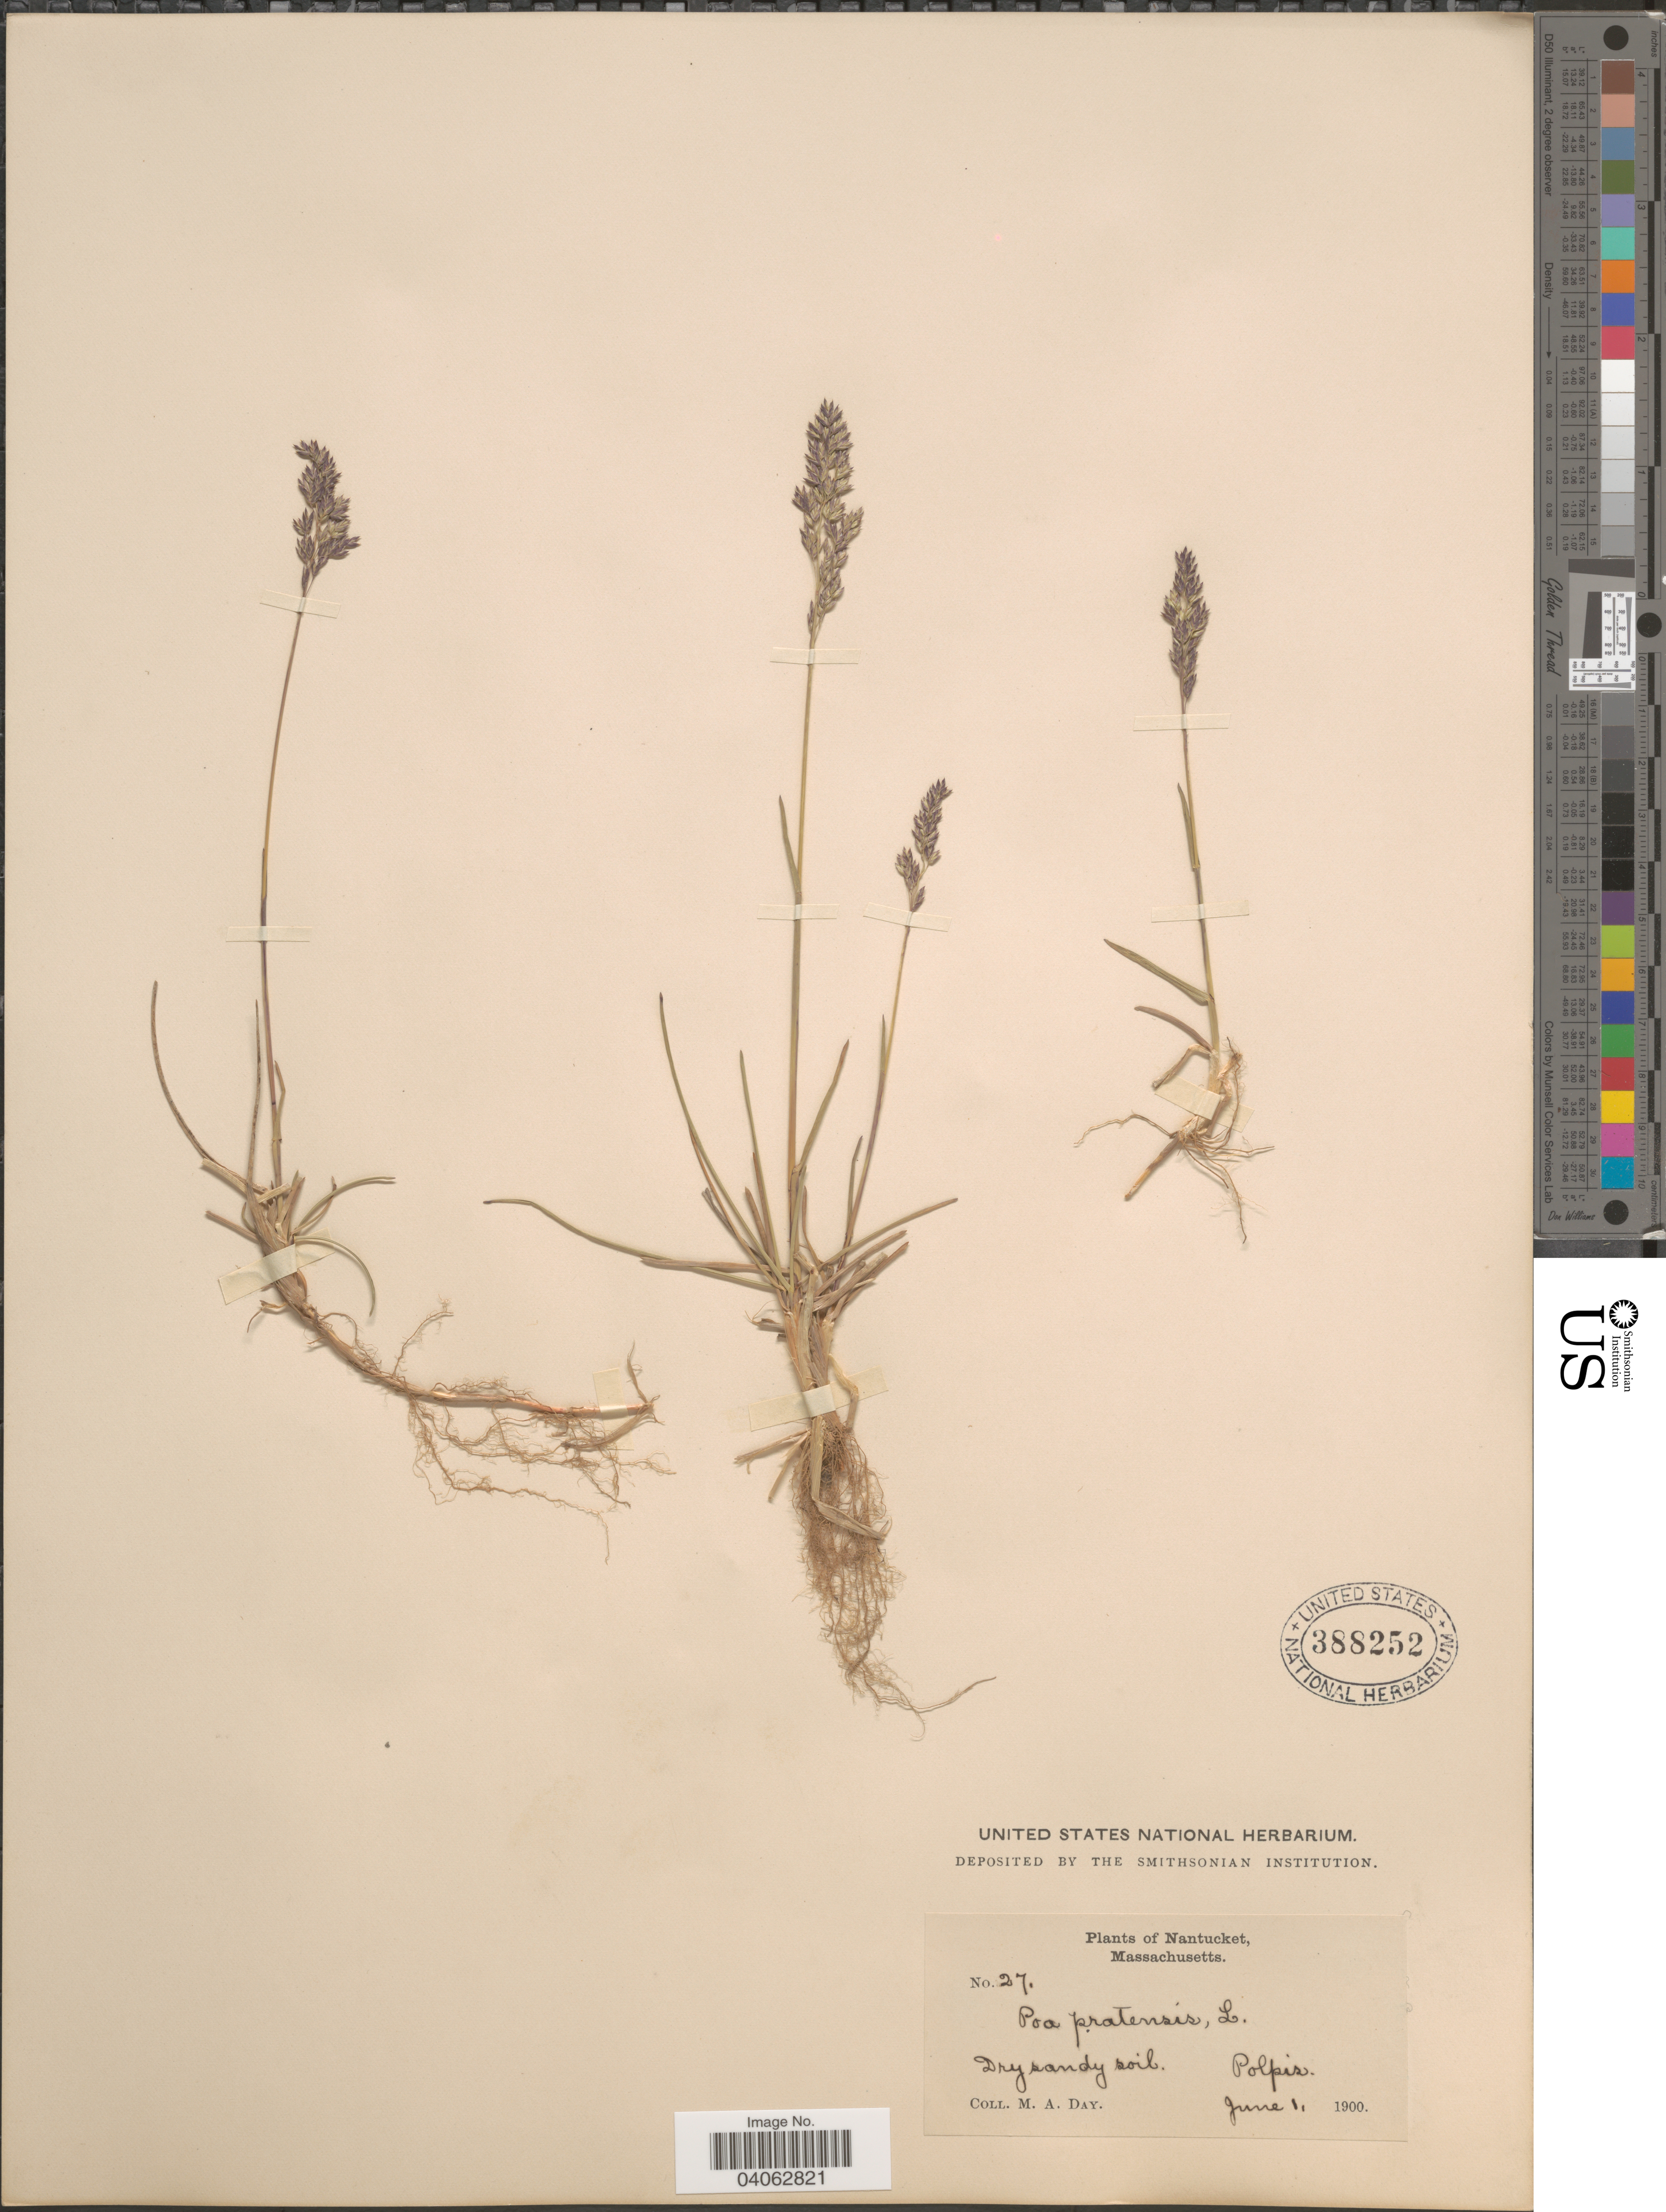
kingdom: Plantae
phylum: Tracheophyta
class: Liliopsida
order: Poales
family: Poaceae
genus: Poa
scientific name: Poa pratensis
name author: L.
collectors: M. Day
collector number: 27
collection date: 1900-06-01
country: United States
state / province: Massachusetts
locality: Nantucket. Polpis.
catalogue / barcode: US 388252